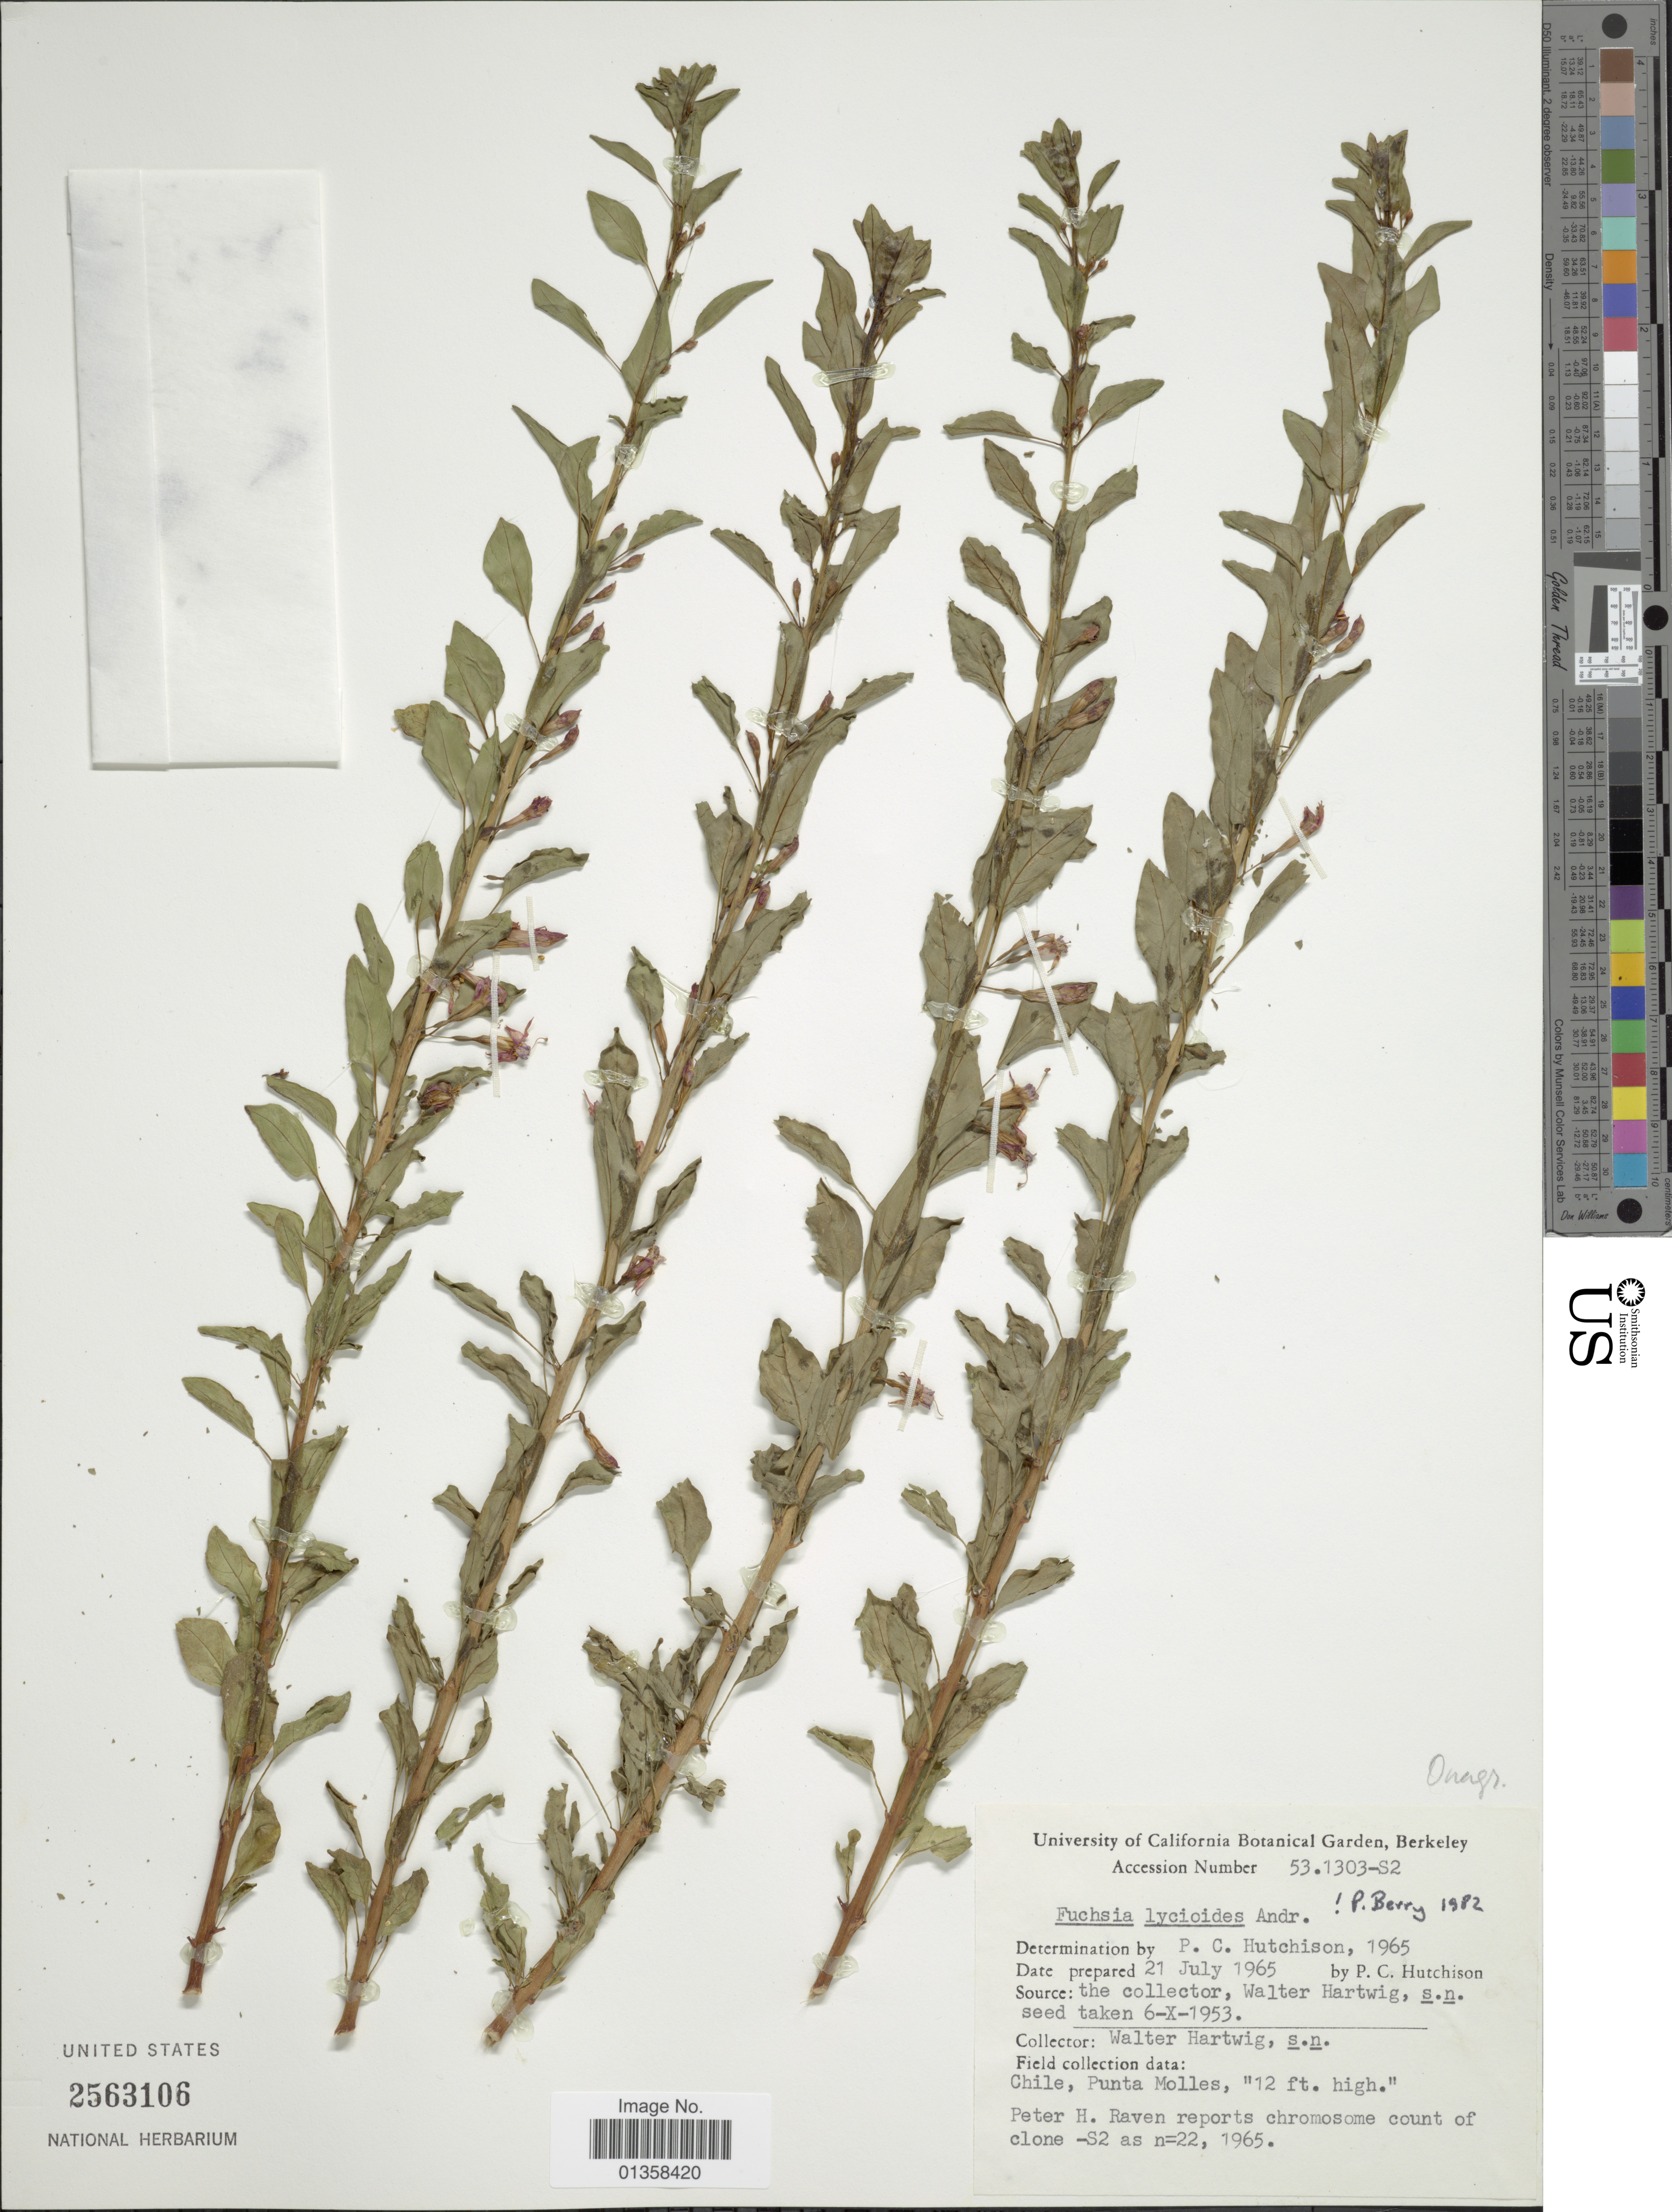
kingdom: Plantae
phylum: Tracheophyta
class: Magnoliopsida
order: Myrtales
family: Onagraceae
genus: Fuchsia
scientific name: Fuchsia lycioides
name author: Andrews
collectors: W. Hartwig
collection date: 1965-07-21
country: Chile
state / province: Valparaíso (V)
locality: Punta Molles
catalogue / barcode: US 2563106